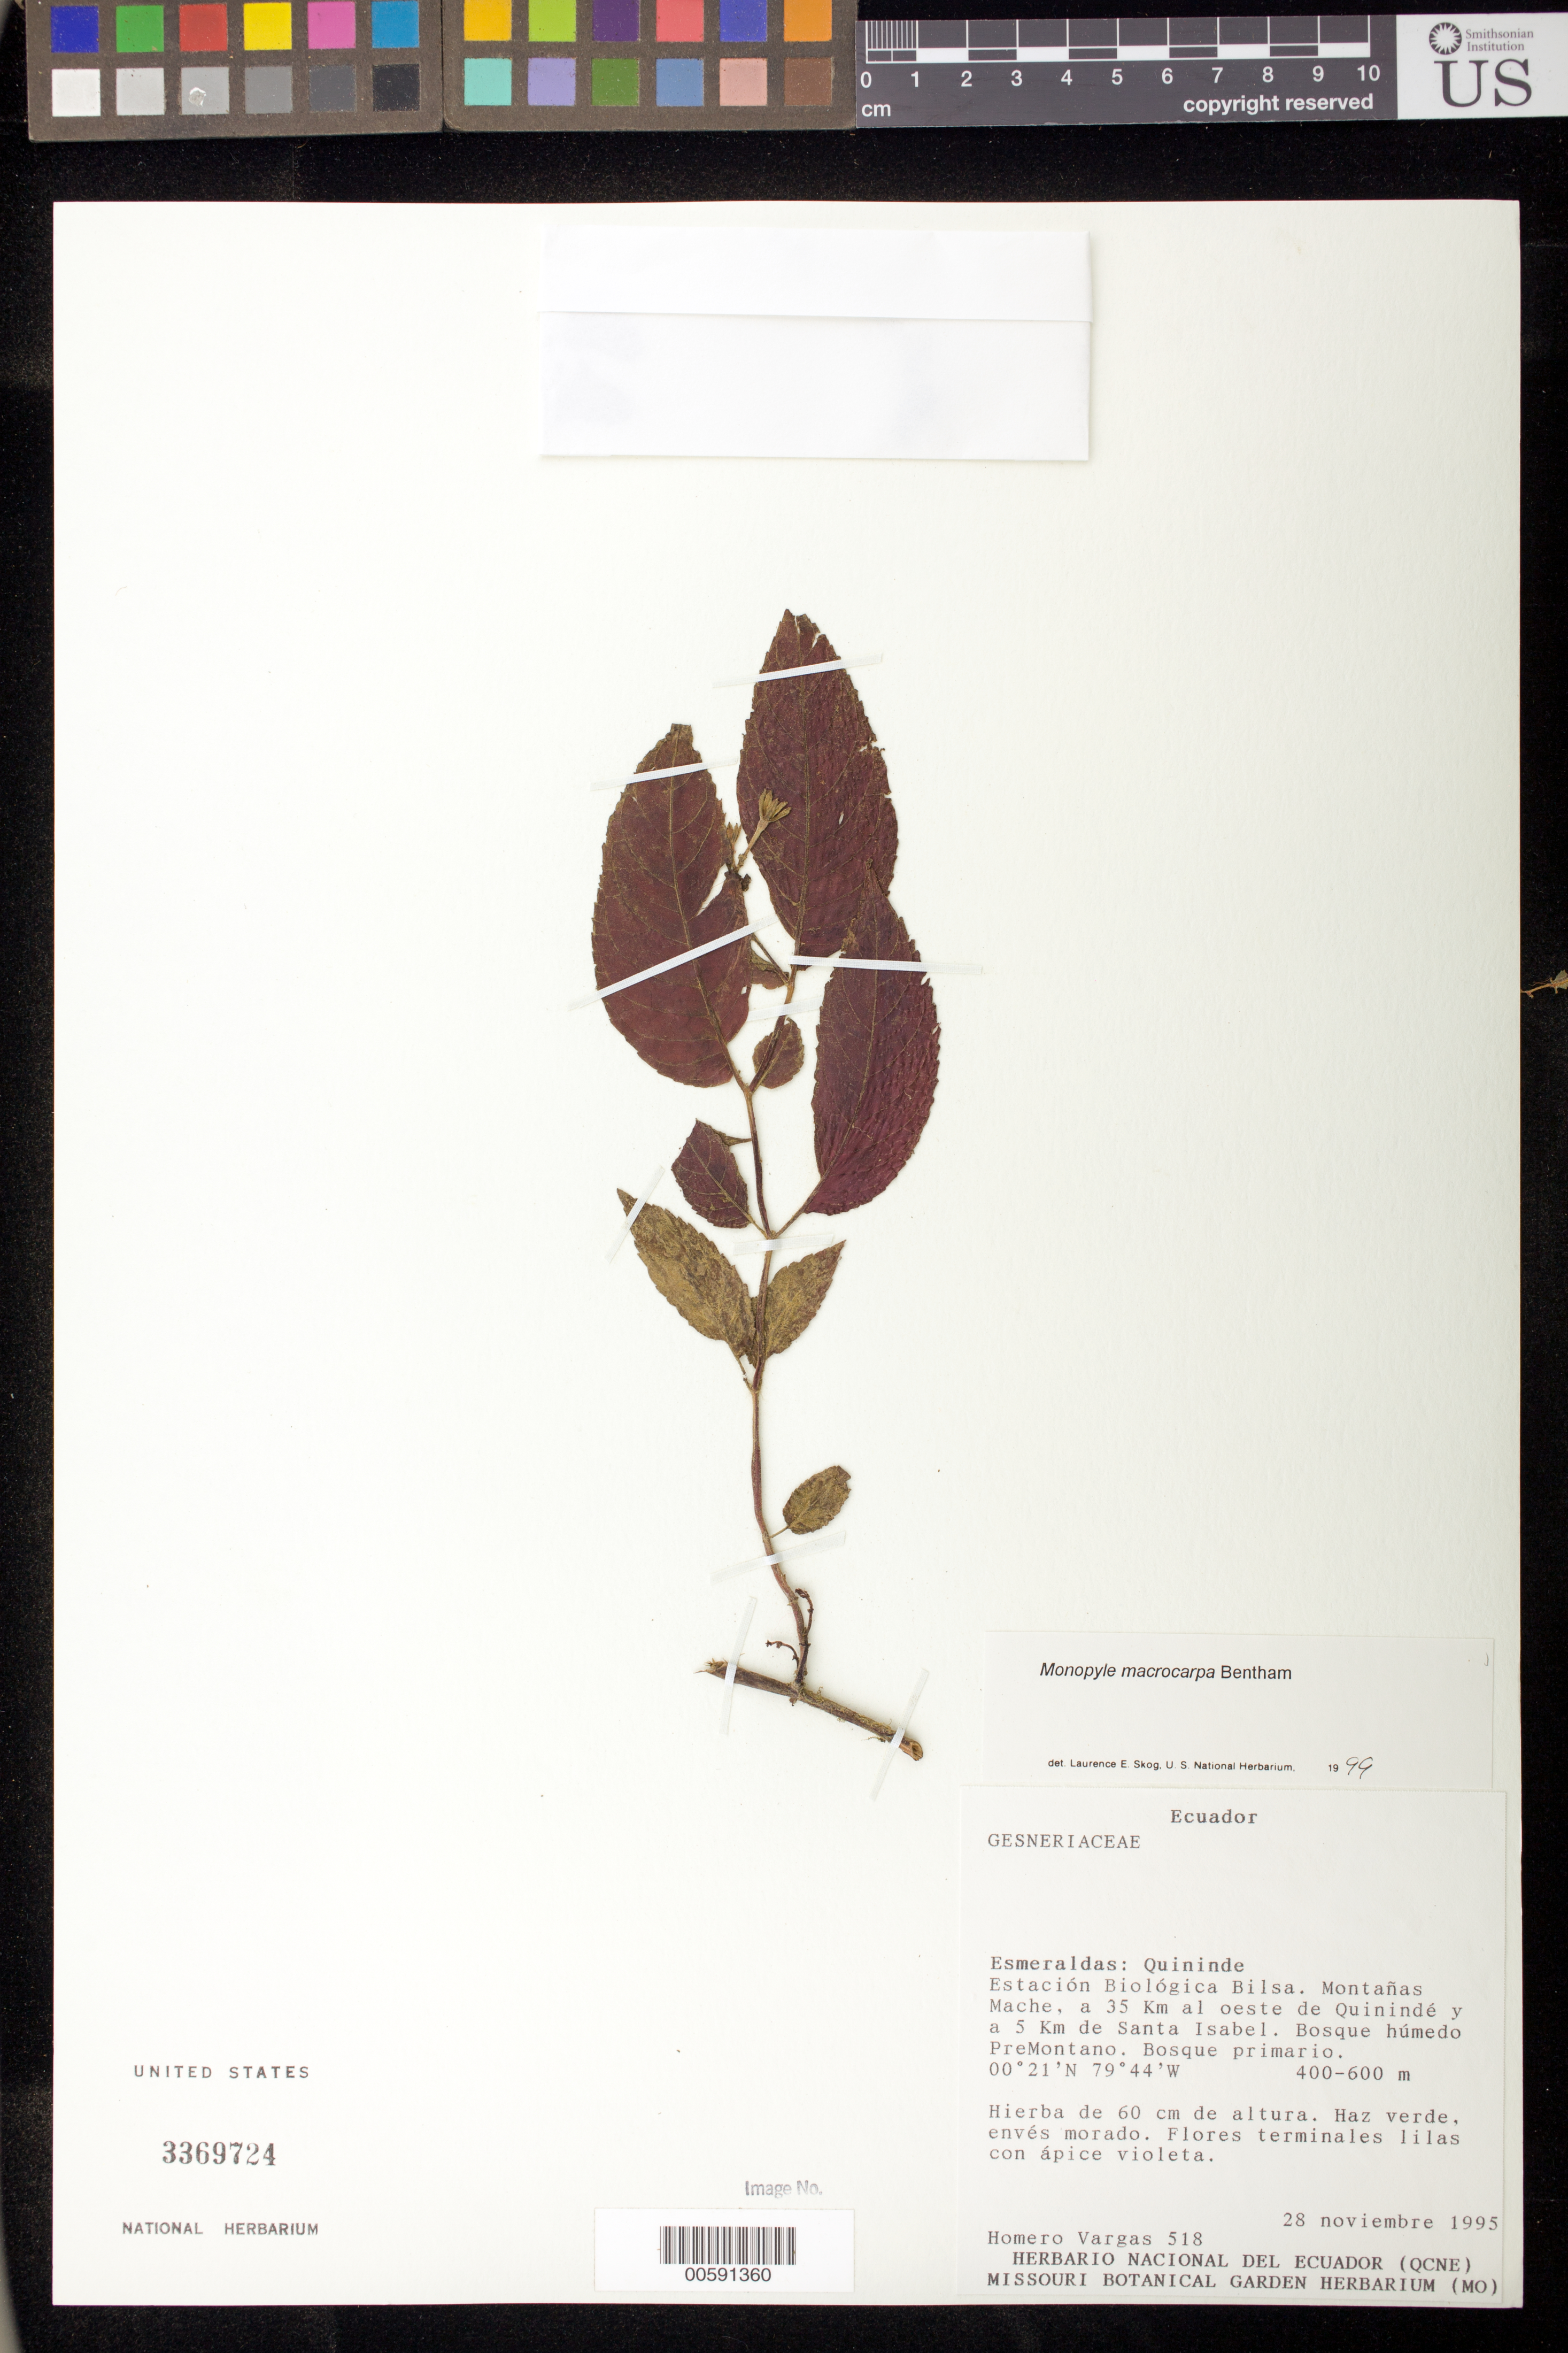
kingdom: Plantae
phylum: Tracheophyta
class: Magnoliopsida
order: Lamiales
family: Gesneriaceae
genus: Monopyle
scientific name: Monopyle chocoensis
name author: Keene & J.L. Clark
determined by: Clark, J. L., (SEL), The Marie Selby Botanical Garden (UNITED STATES)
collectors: H. Vargas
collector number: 518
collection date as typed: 28 Nov 1995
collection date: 1995-11-28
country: Ecuador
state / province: Esmeraldas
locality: Quininde; Estación Biológica Bilsa, Montañas Mache, a 35 km al oeste de Quinindé y a 5 km de Santa Isabel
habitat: Bosque húmedo premontano; bosque primario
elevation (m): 400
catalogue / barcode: US 3369724